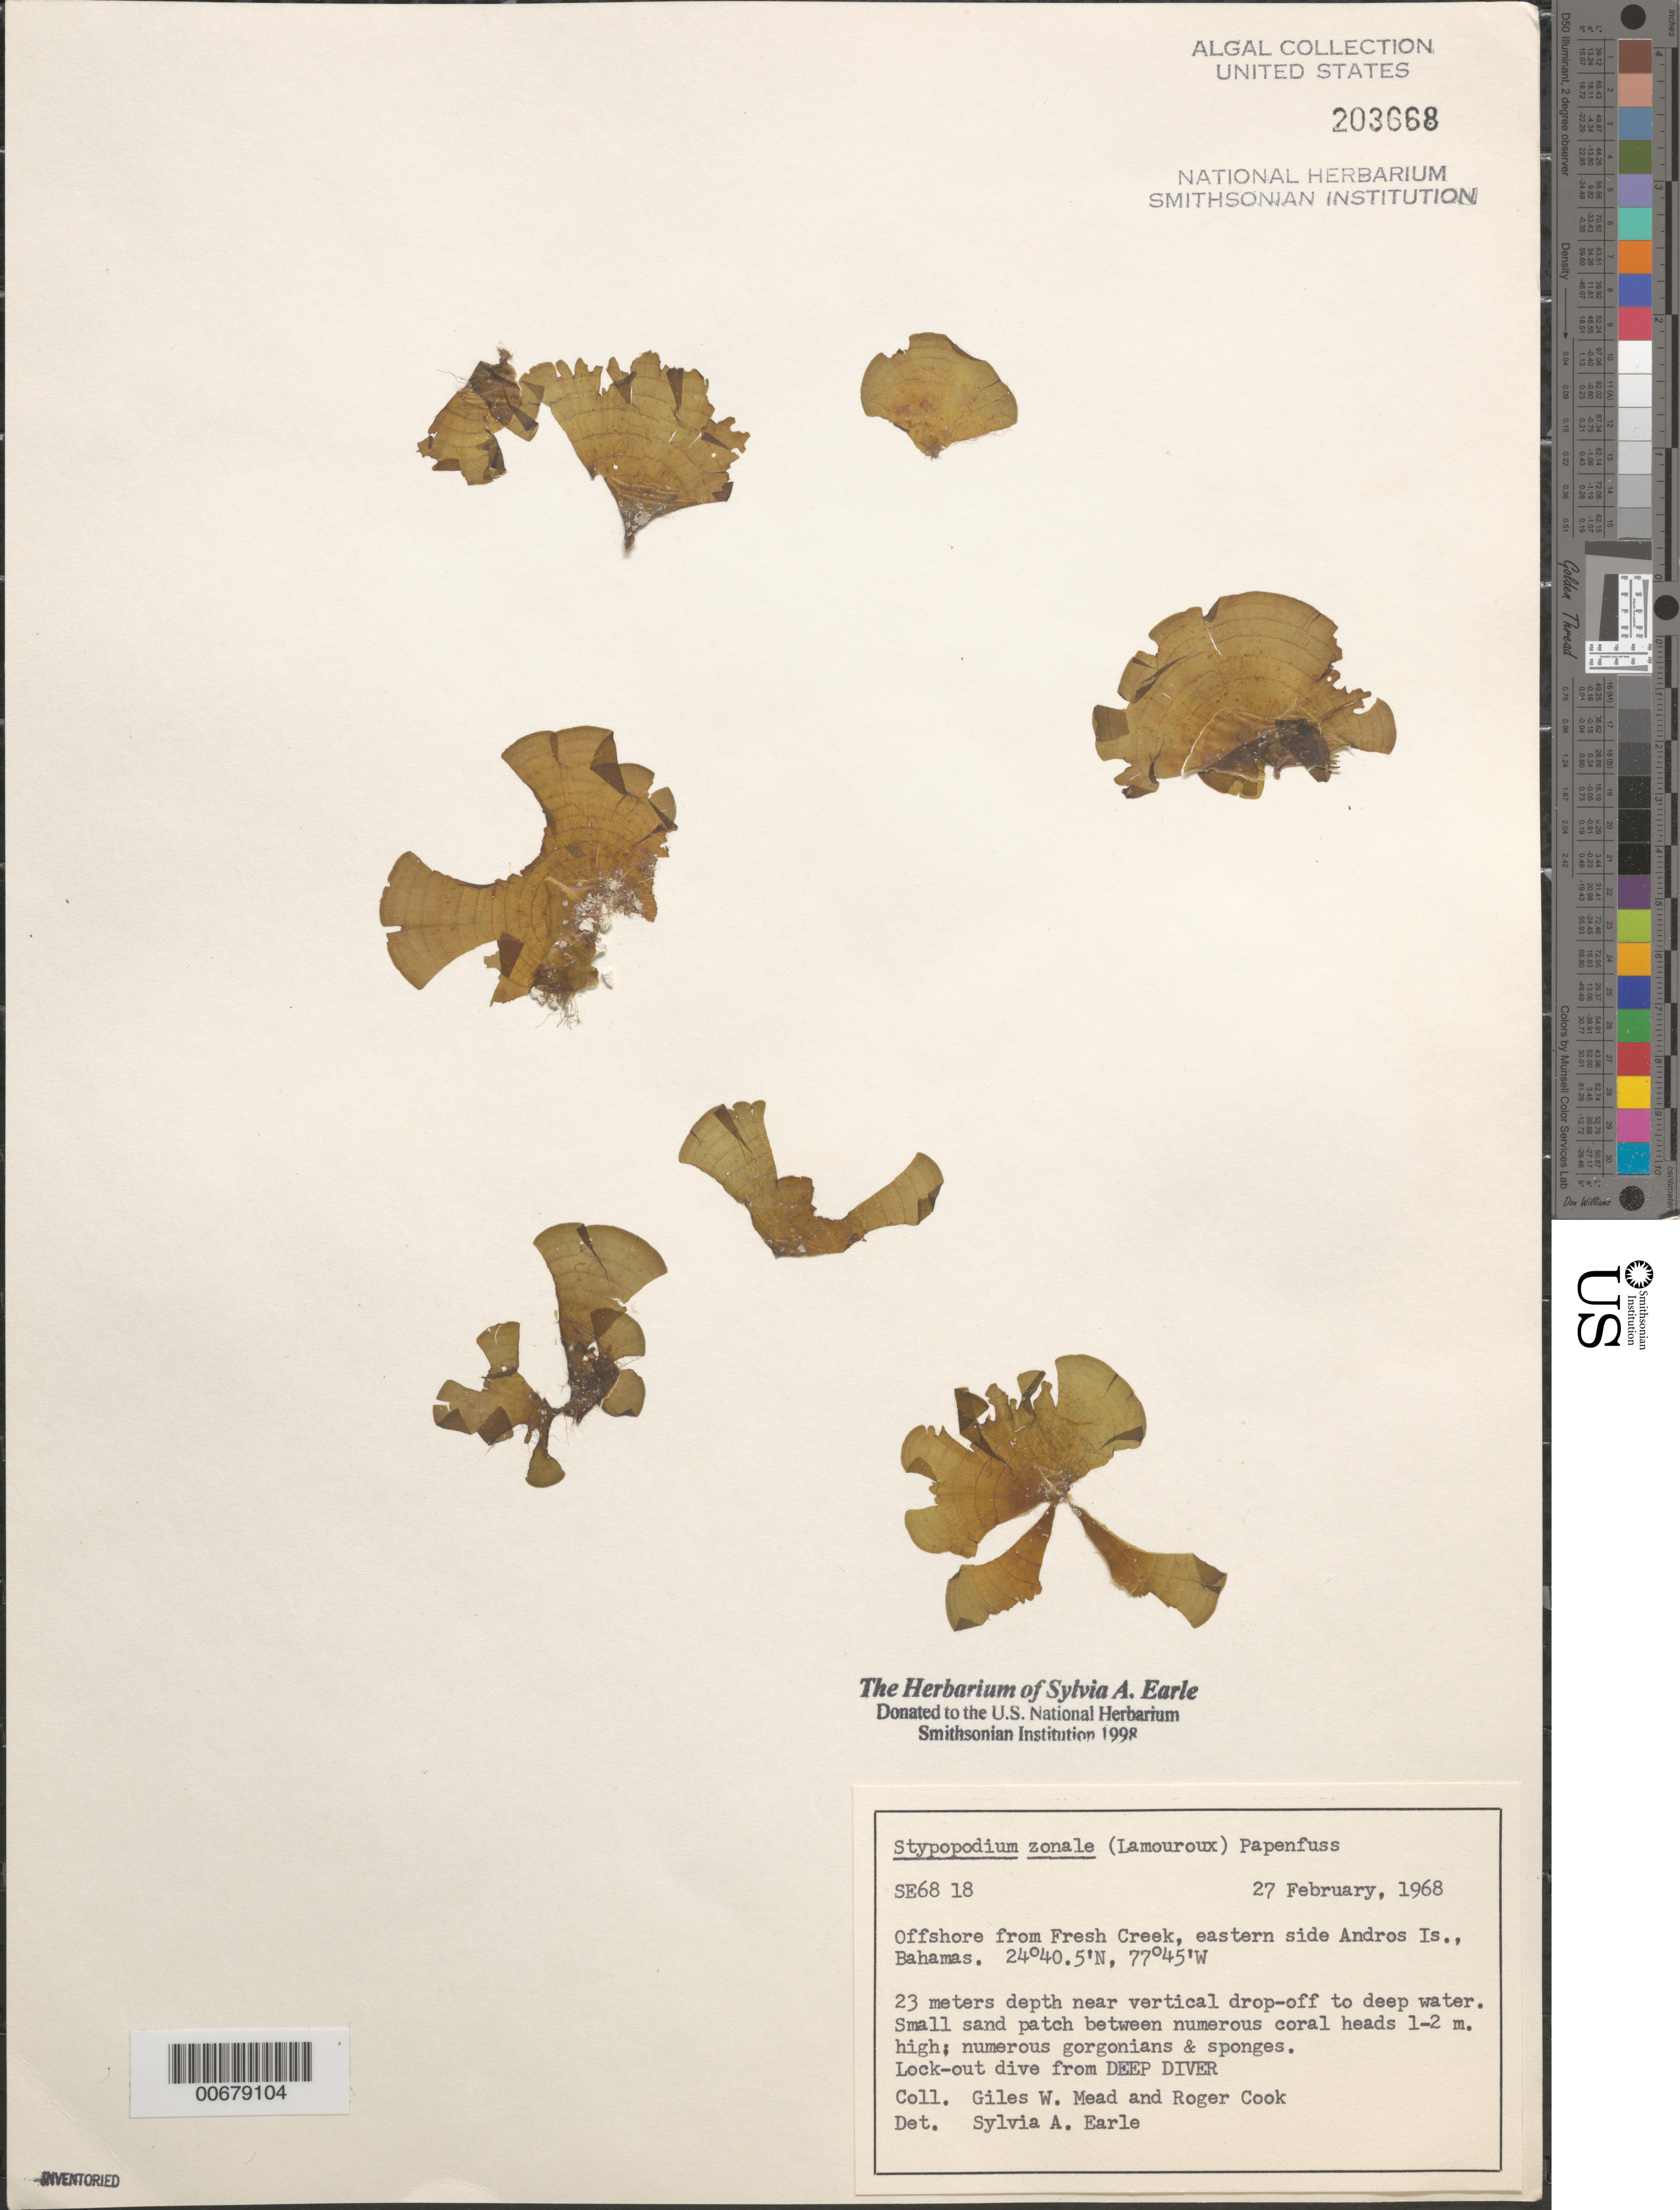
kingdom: Chromista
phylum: Ochrophyta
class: Phaeophyceae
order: Dictyotales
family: Dictyotaceae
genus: Stypopodium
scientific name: Stypopodium zonale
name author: (J.V.Lamouroux) Papenf.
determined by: Earle, S. A.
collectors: G. W. Mead & R. Cook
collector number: SE 6818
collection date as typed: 27 Feb 1968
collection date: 1968-02-27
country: Bahamas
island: Andros Island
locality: Off Fresh Creek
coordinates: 24 40.5' N, 77 45' W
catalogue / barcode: US 203668